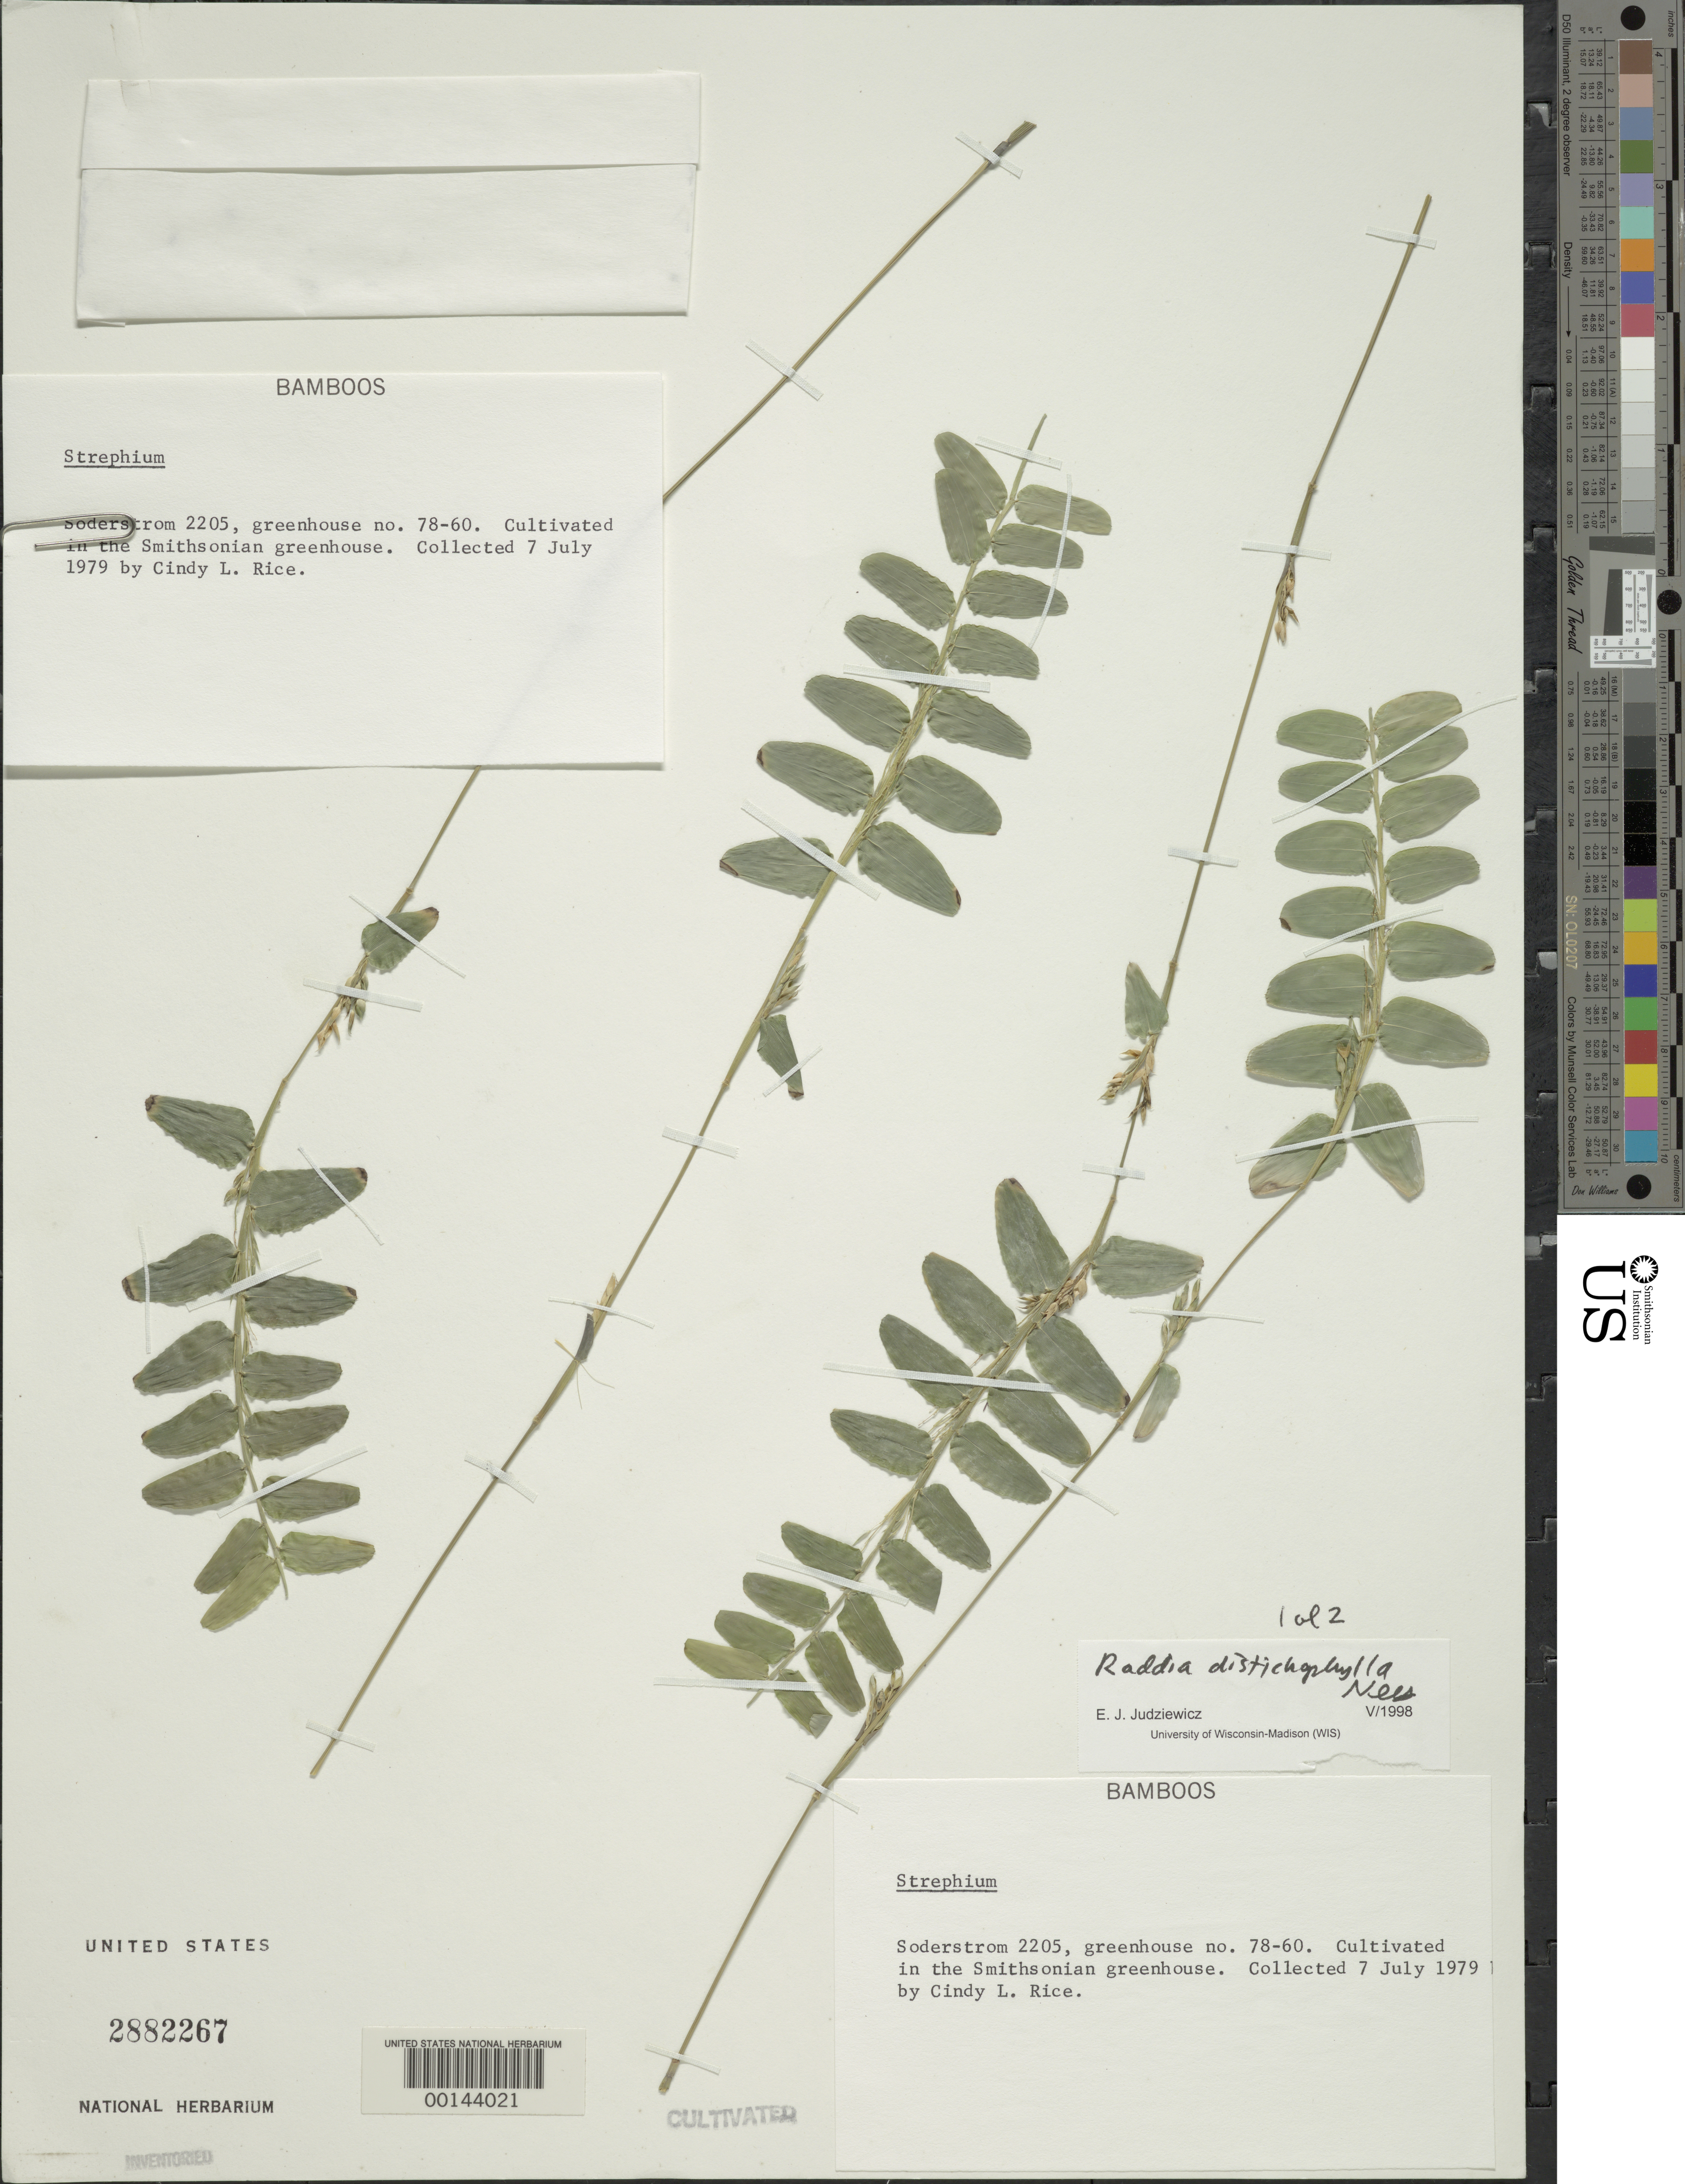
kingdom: Plantae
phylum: Tracheophyta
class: Liliopsida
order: Poales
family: Poaceae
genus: Raddia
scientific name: Raddia distichophylla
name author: Nees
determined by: Judziewicz, E. J.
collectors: C. Rice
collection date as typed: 07 Jul 1979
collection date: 1979-07-07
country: United States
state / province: District of Columbia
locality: Smithsonian greenhouse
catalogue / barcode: US 2882267